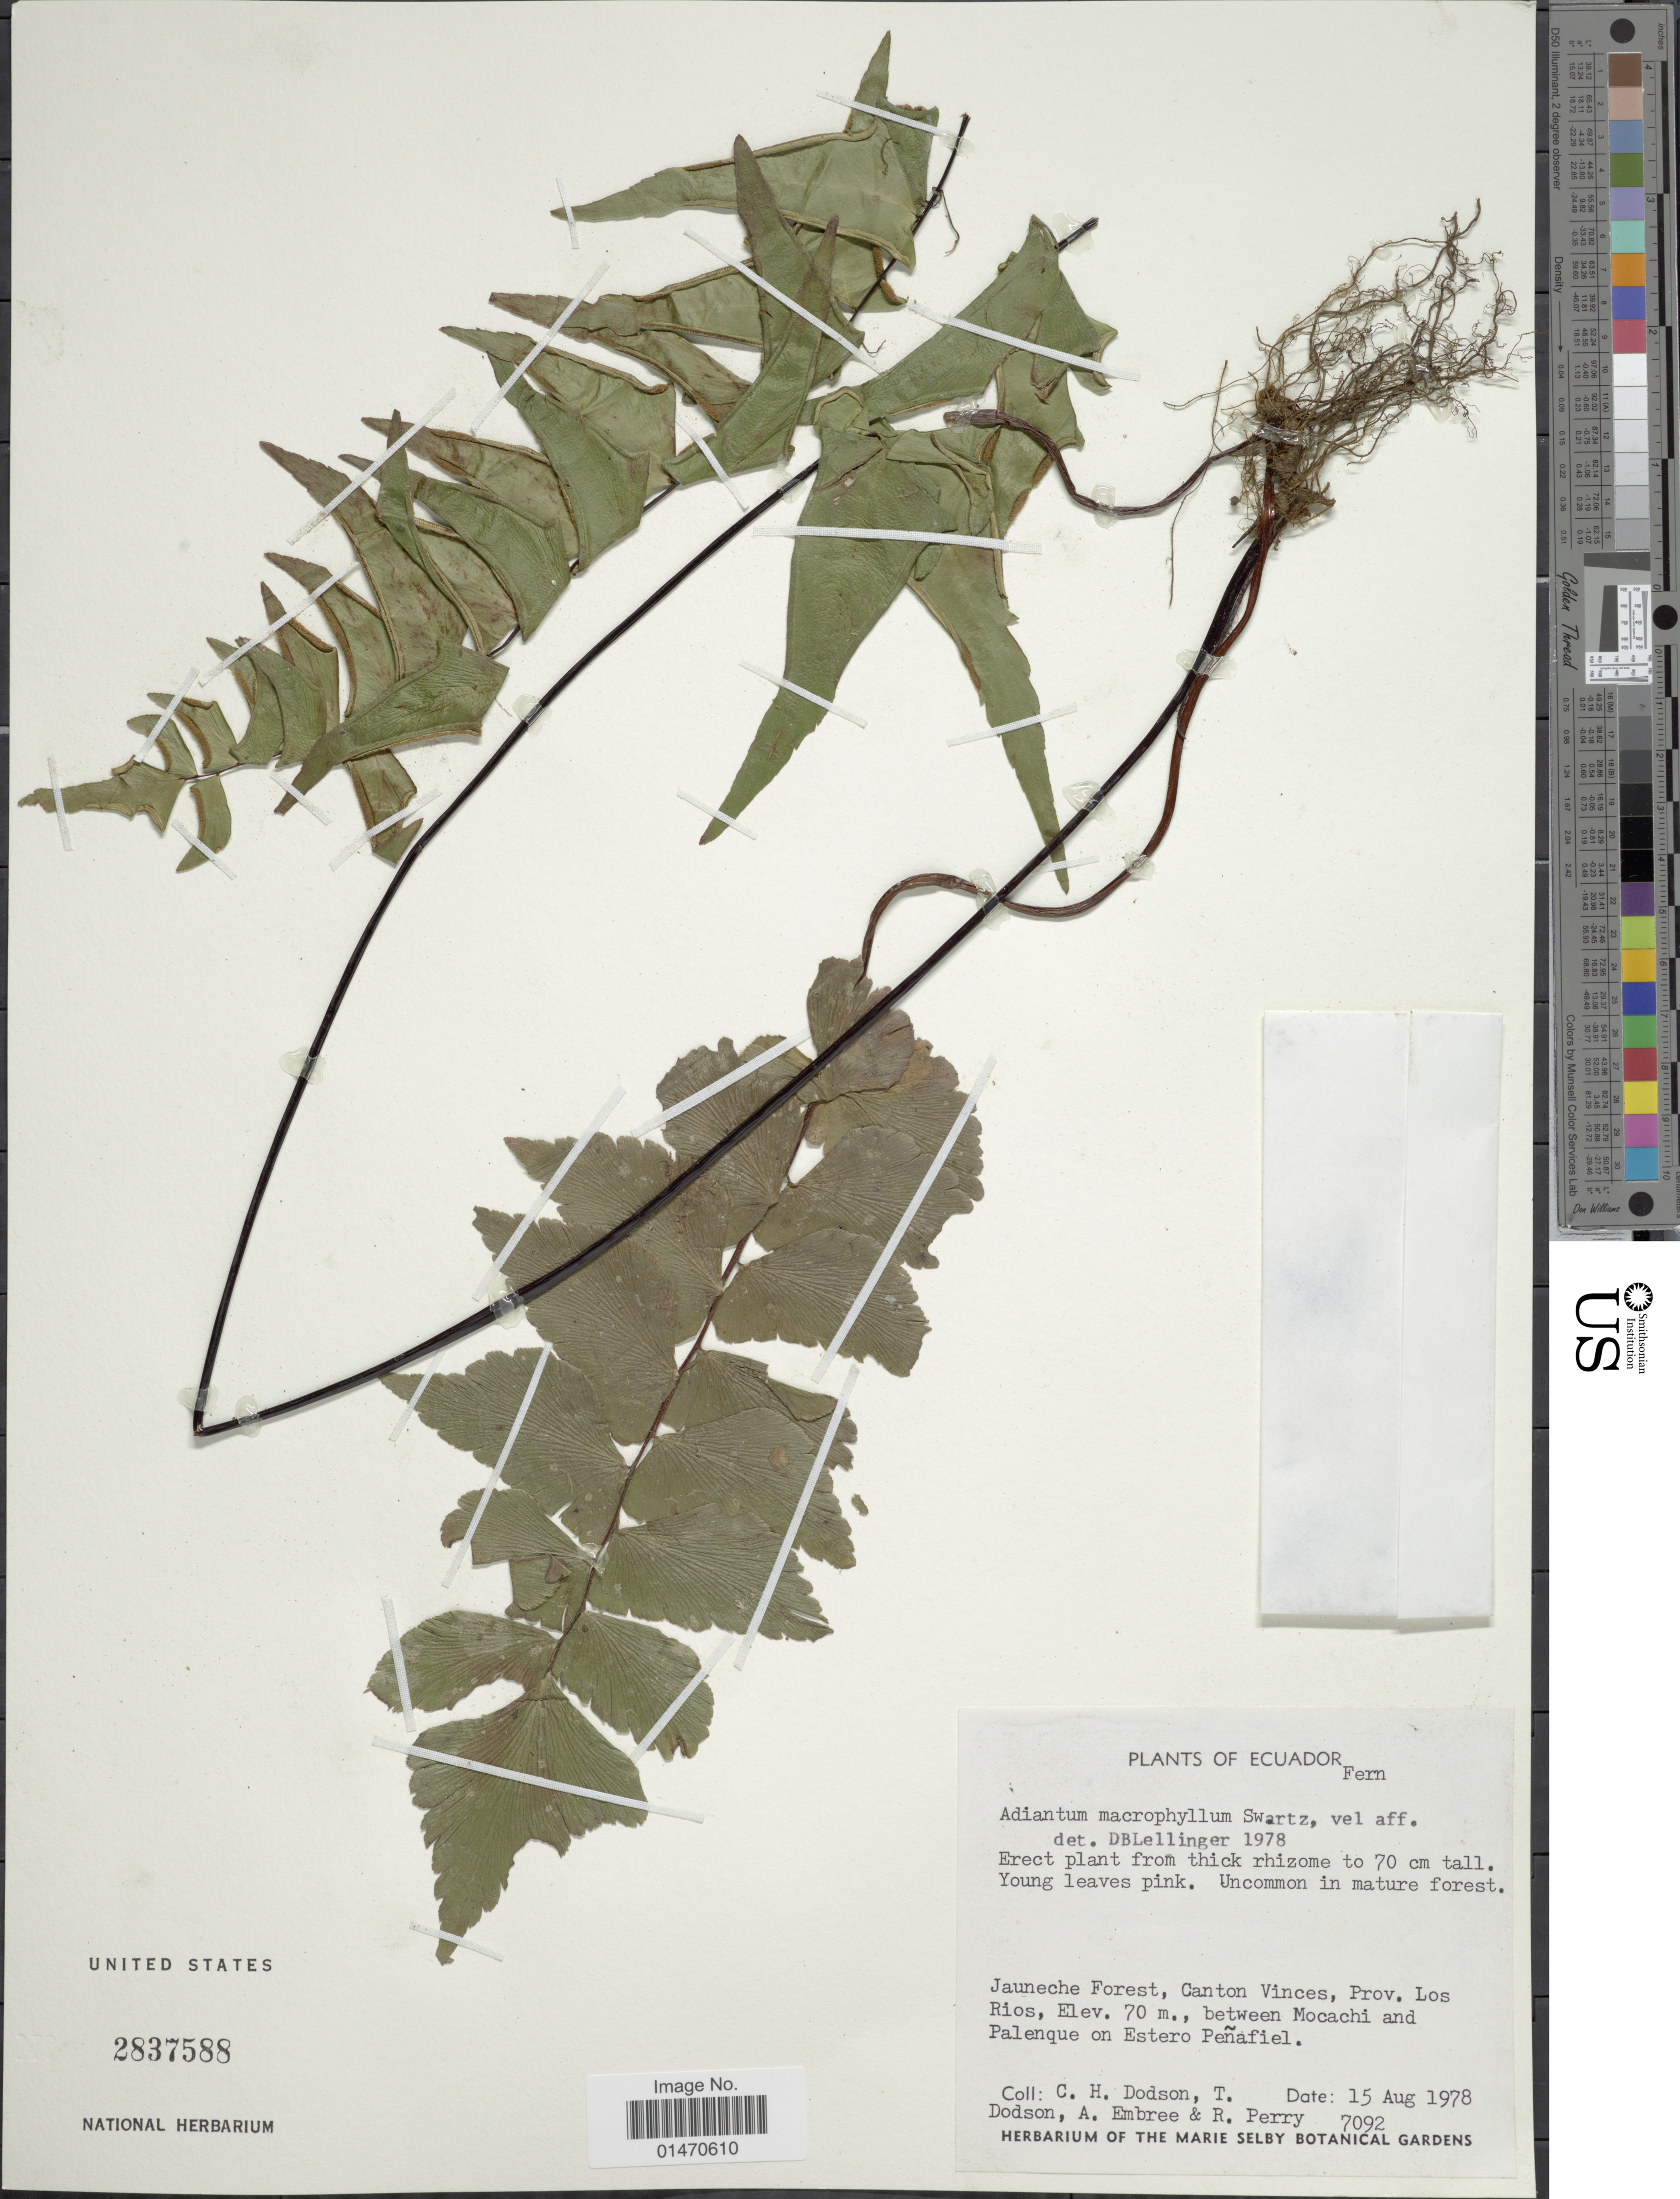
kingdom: Plantae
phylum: Tracheophyta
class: Polypodiopsida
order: Polypodiales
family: Pteridaceae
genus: Adiantum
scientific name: Adiantum macrophyllum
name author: Sw.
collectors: C. H. Dodson, T. A. Dodson, A. Embree & R. Perry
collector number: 7092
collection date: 1978-08-15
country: Ecuador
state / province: Los Ríos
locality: Jauneche Forest, Canton Vinces, Prov. Los Rios, between Mocachi and Palenque on Estero Penafiel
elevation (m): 70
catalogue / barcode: US 2837588